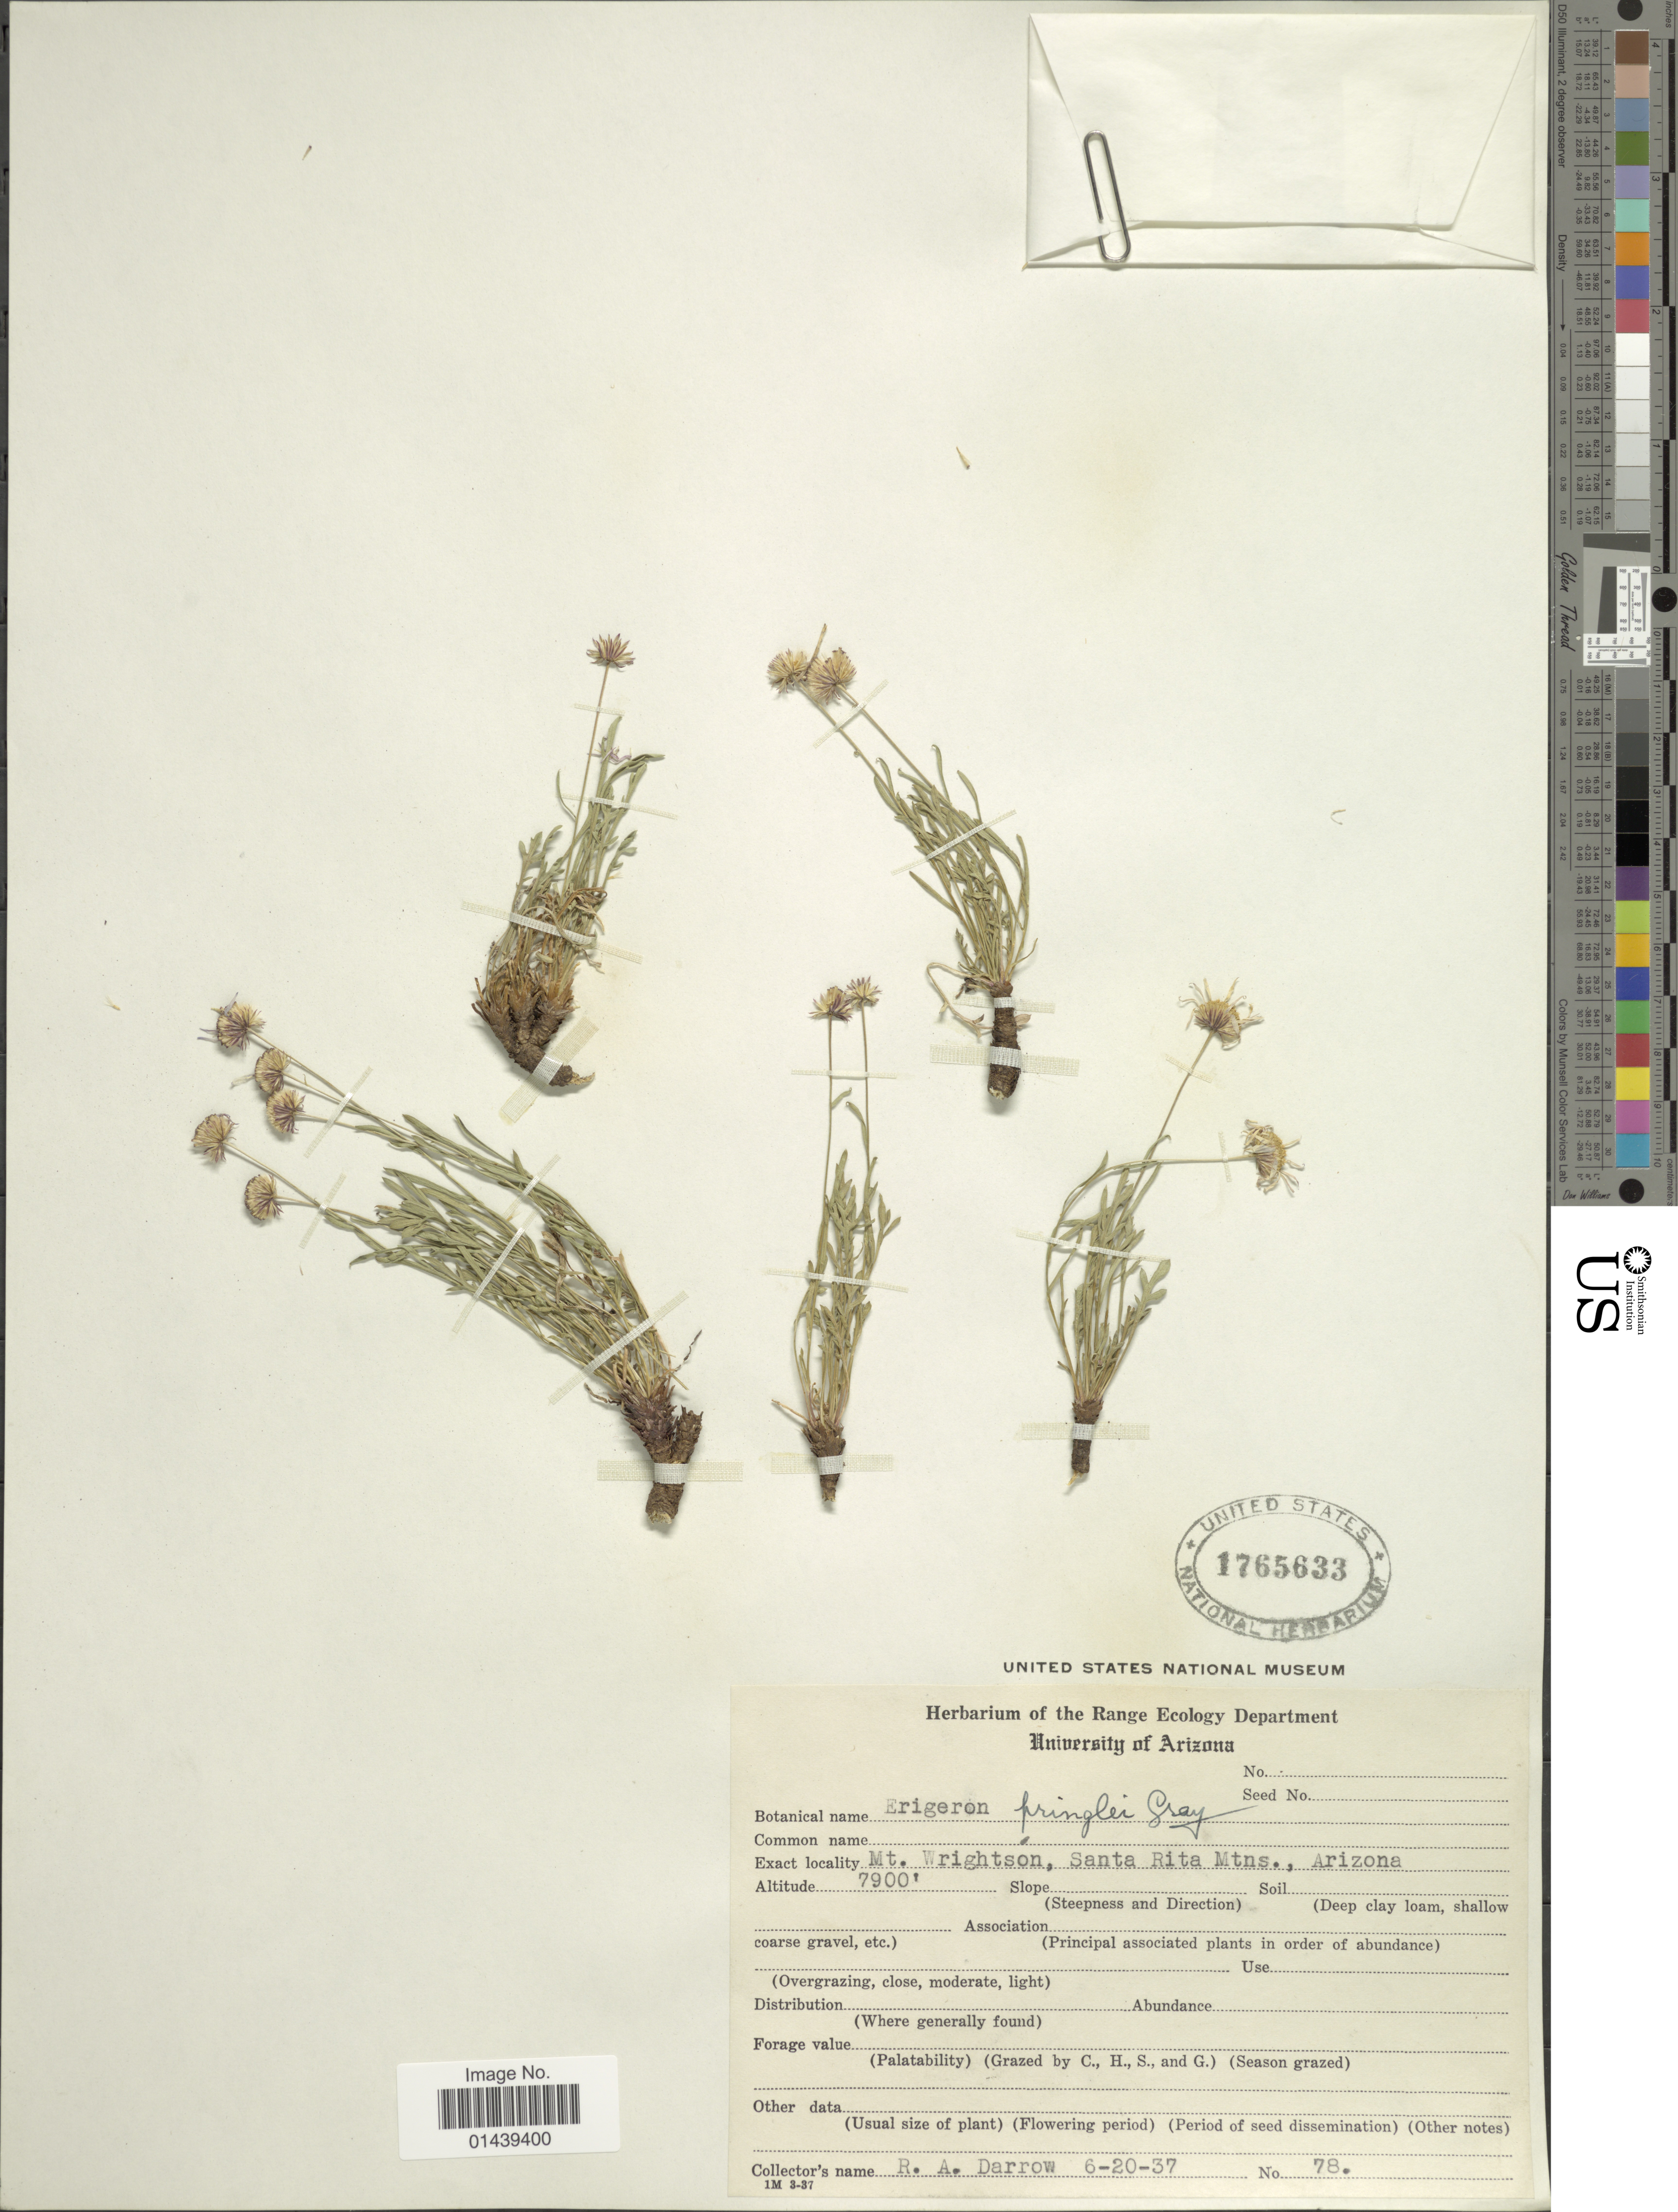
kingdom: Plantae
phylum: Tracheophyta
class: Magnoliopsida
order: Asterales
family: Asteraceae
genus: Erigeron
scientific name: Erigeron pringlei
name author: A. Gray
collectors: R. A. Darrow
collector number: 78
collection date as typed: Transcribed d/m/y: 20/6/37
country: United States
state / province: Arizona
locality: Mt. Wrightson, Santa Rita Mtns.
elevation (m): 2408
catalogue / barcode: US 1765633